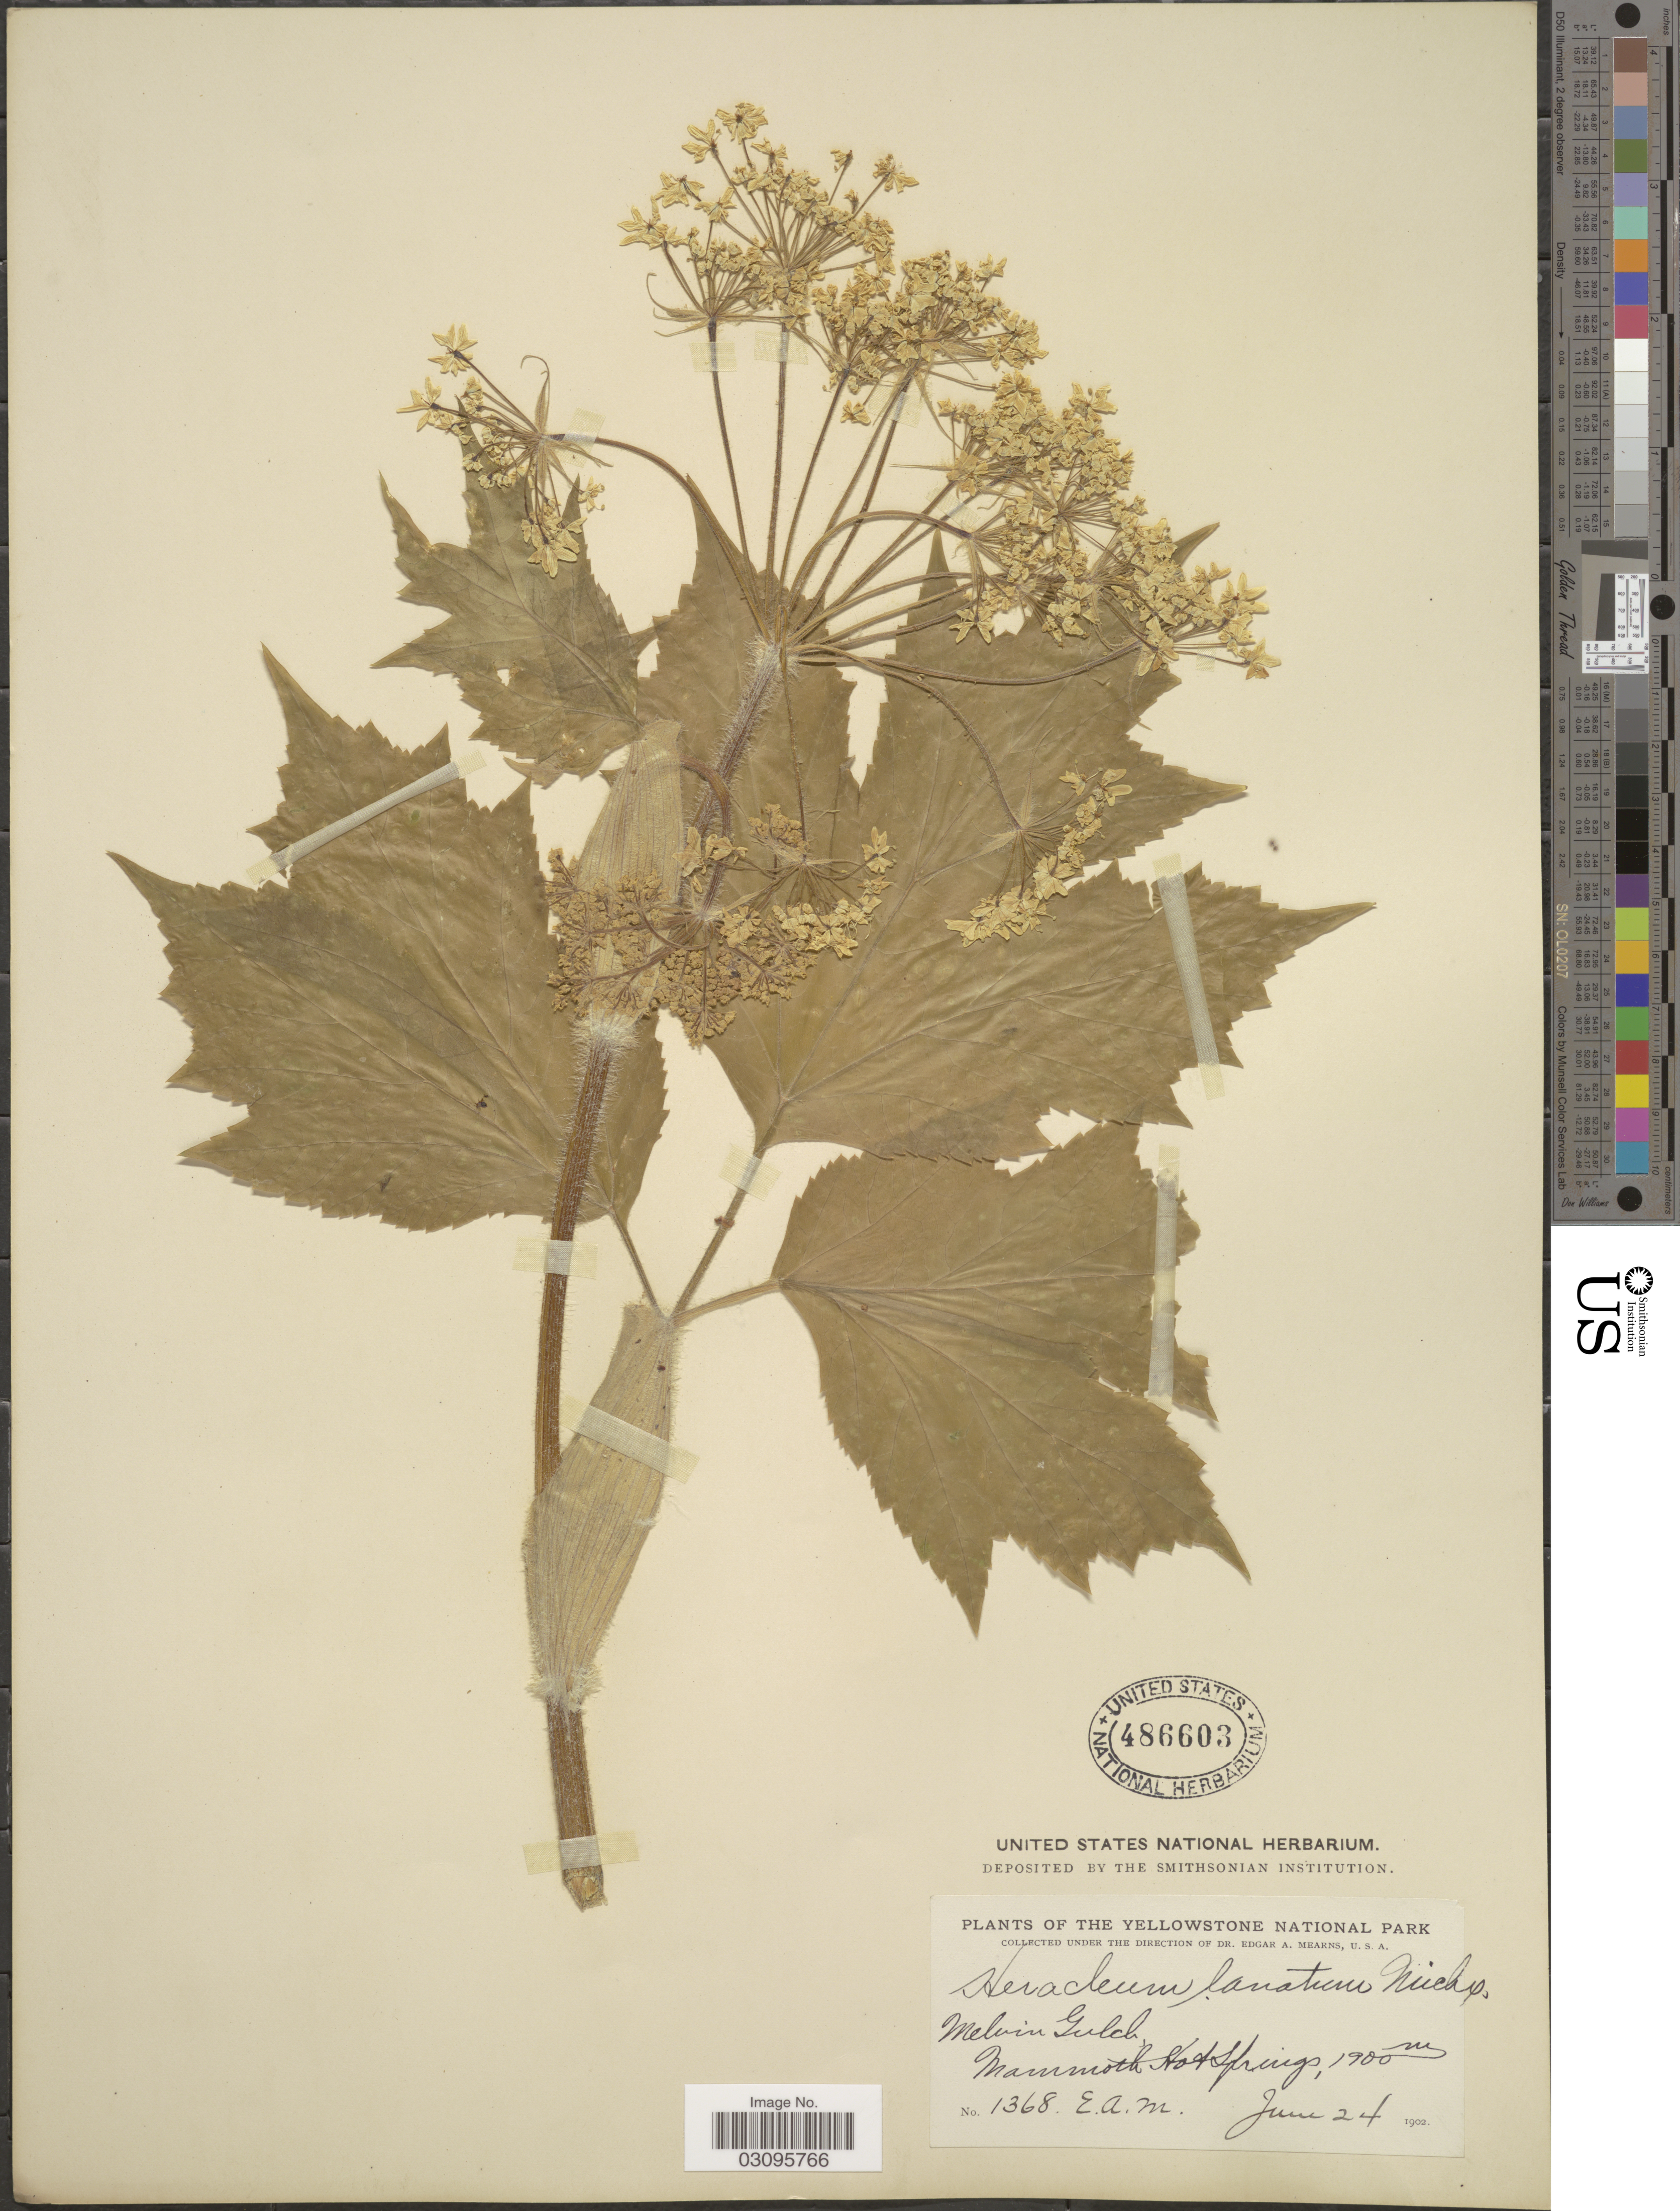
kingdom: Plantae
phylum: Tracheophyta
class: Magnoliopsida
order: Apiales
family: Apiaceae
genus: Heracleum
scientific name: Heracleum lanatum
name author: Michx.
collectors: E. A. Mearns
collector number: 1368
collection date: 1902-06-24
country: United States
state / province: Wyoming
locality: The Yellowstone National Park. Melvin Gulch. Mammoth Hot Springs.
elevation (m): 1900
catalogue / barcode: US 486603